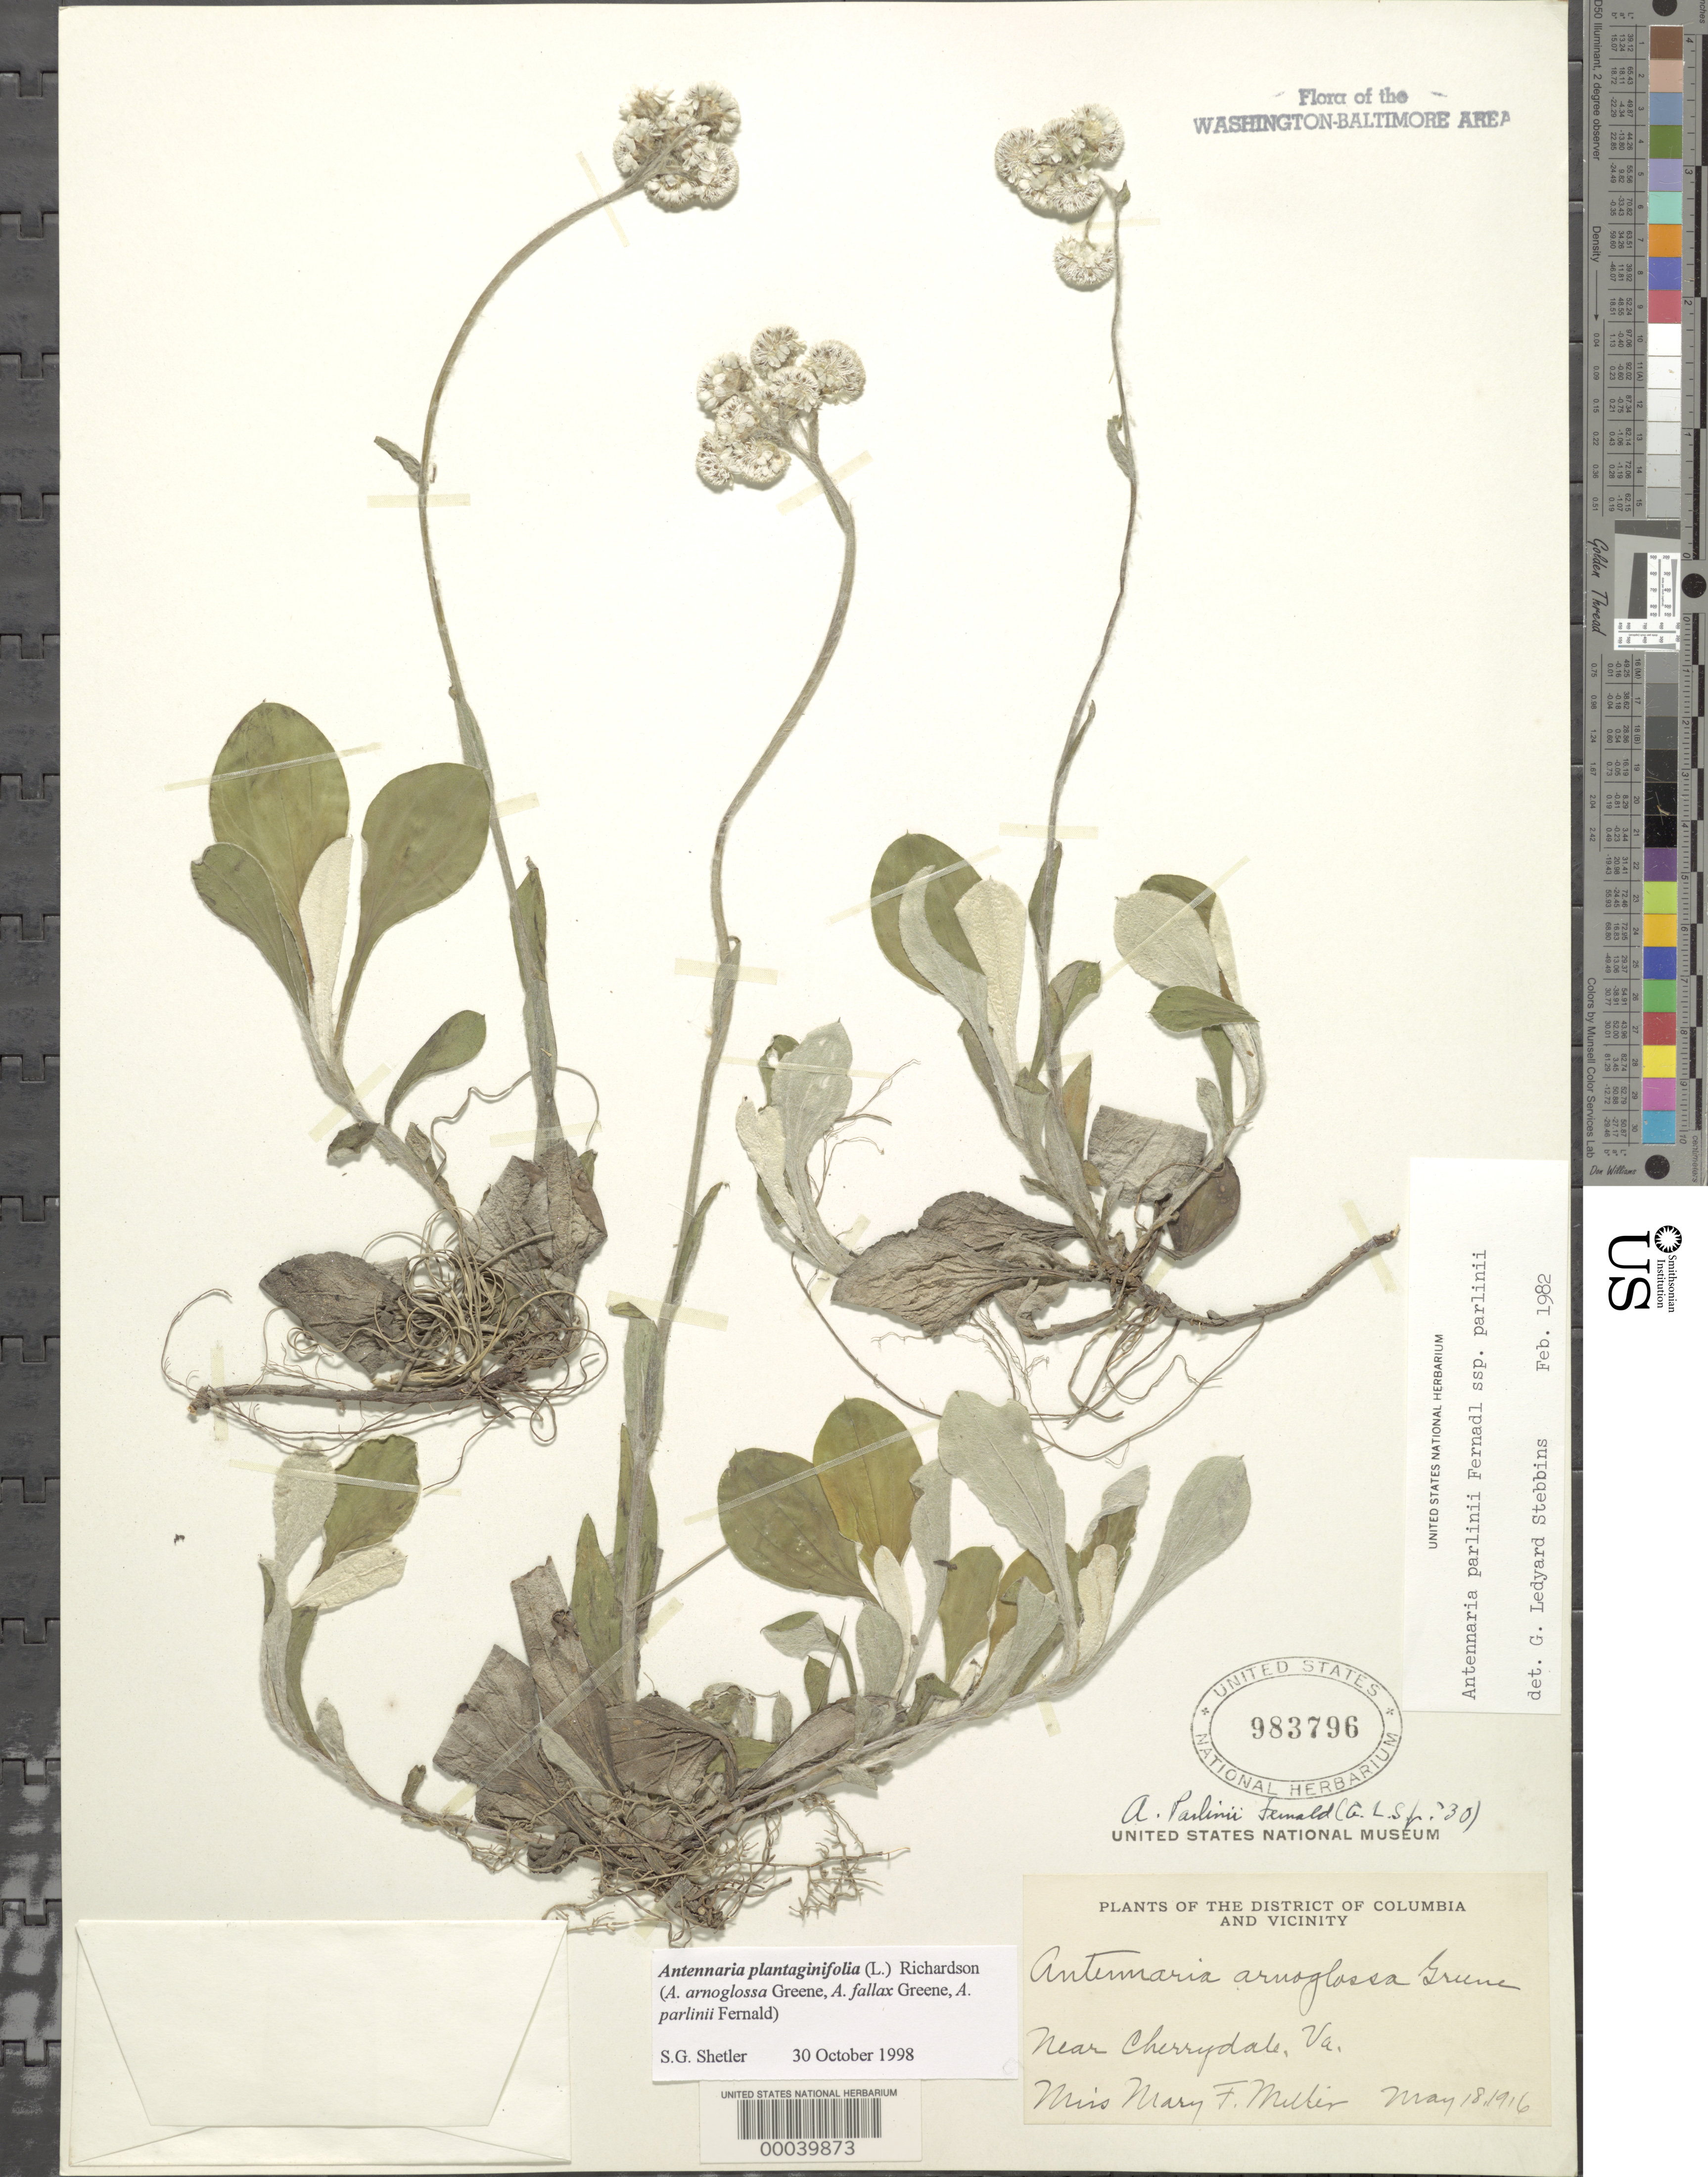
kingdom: Plantae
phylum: Tracheophyta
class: Magnoliopsida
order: Asterales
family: Asteraceae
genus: Antennaria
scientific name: Antennaria plantaginifolia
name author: (L.) Richardson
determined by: Stebbins, G. L.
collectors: M. F. Miller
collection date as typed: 18 May 1916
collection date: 1916-05-18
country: United States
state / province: Virginia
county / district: Arlington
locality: Near Cherrydale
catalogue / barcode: US 983796